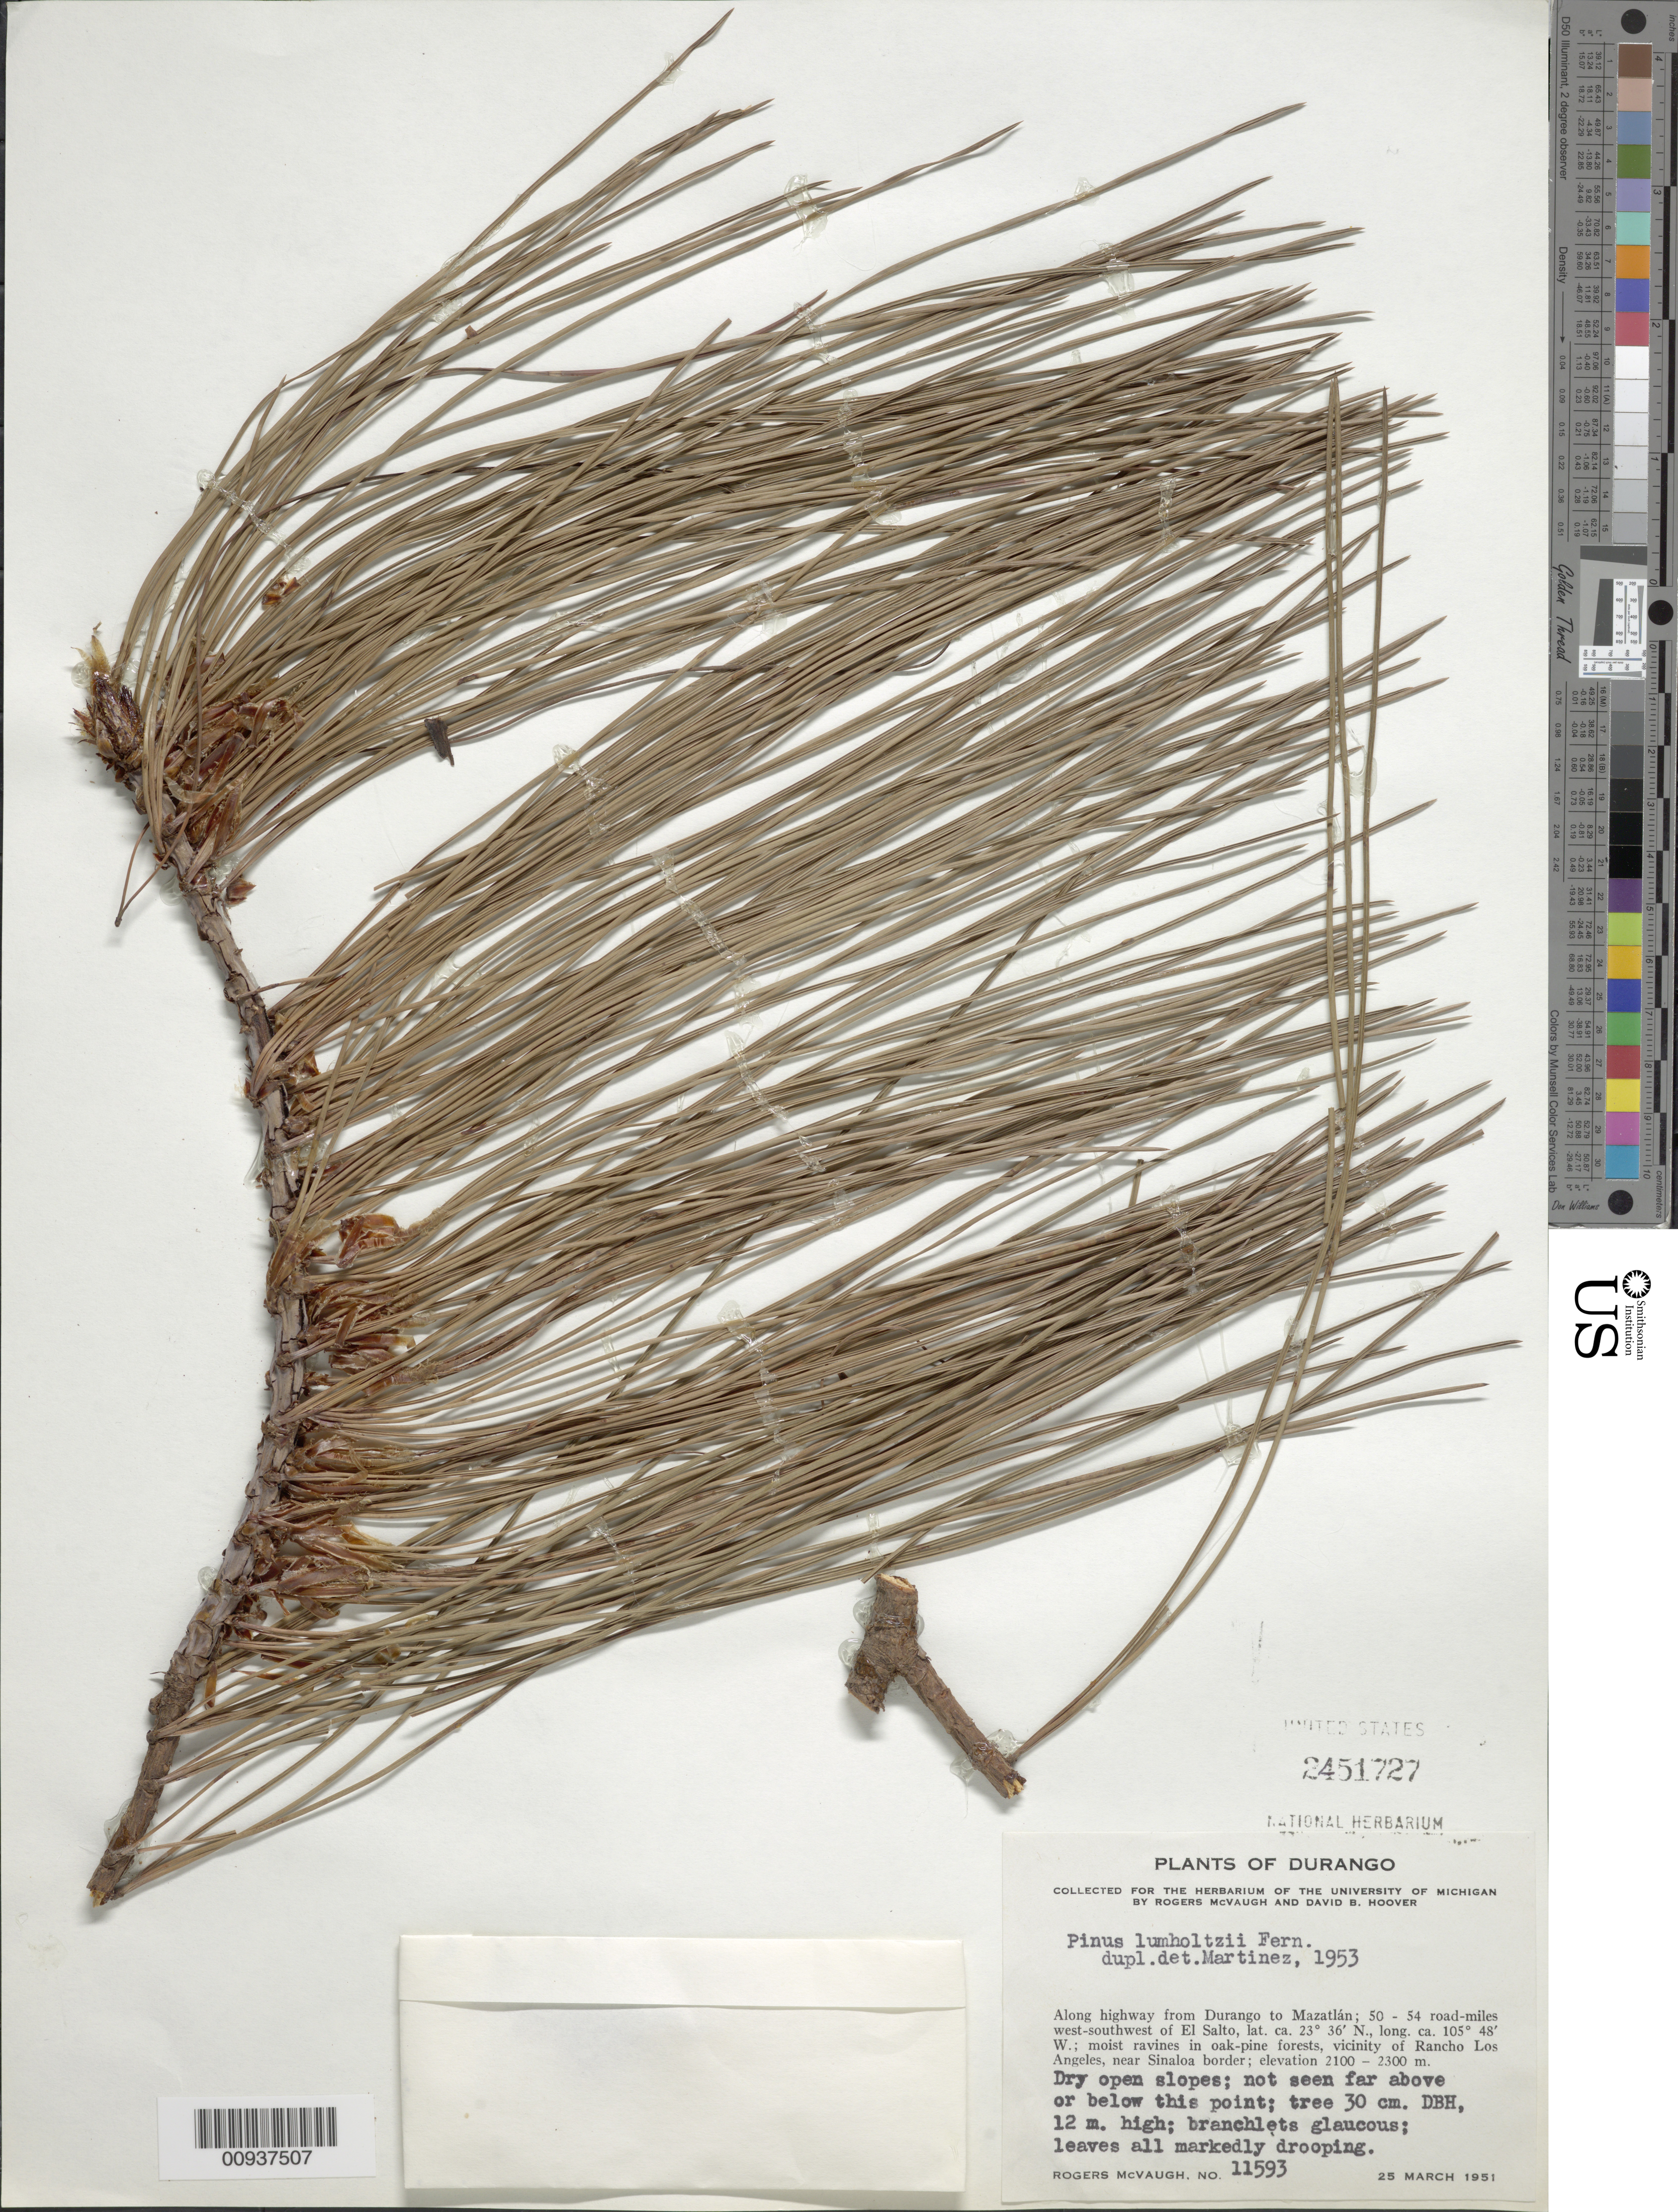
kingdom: Plantae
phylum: Tracheophyta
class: Pinopsida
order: Pinales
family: Pinaceae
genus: Pinus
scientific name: Pinus lumholtzii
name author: B.L. Rob. & Fernald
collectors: R. McVaugh & D. B. Hoover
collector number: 11593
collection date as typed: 25 Mar 1951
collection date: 1951-03-25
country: Mexico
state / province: Durango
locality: Along highway from Durango to Mazatlán; 50-54 road-miles west-southwest of El Salto. Moist ravines in oak-pine forests, vicinity of Rancho Los Angeles, near Sinaloa border.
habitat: Dry open slopes. Not seen far above or below this point.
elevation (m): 2300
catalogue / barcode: US 2451727